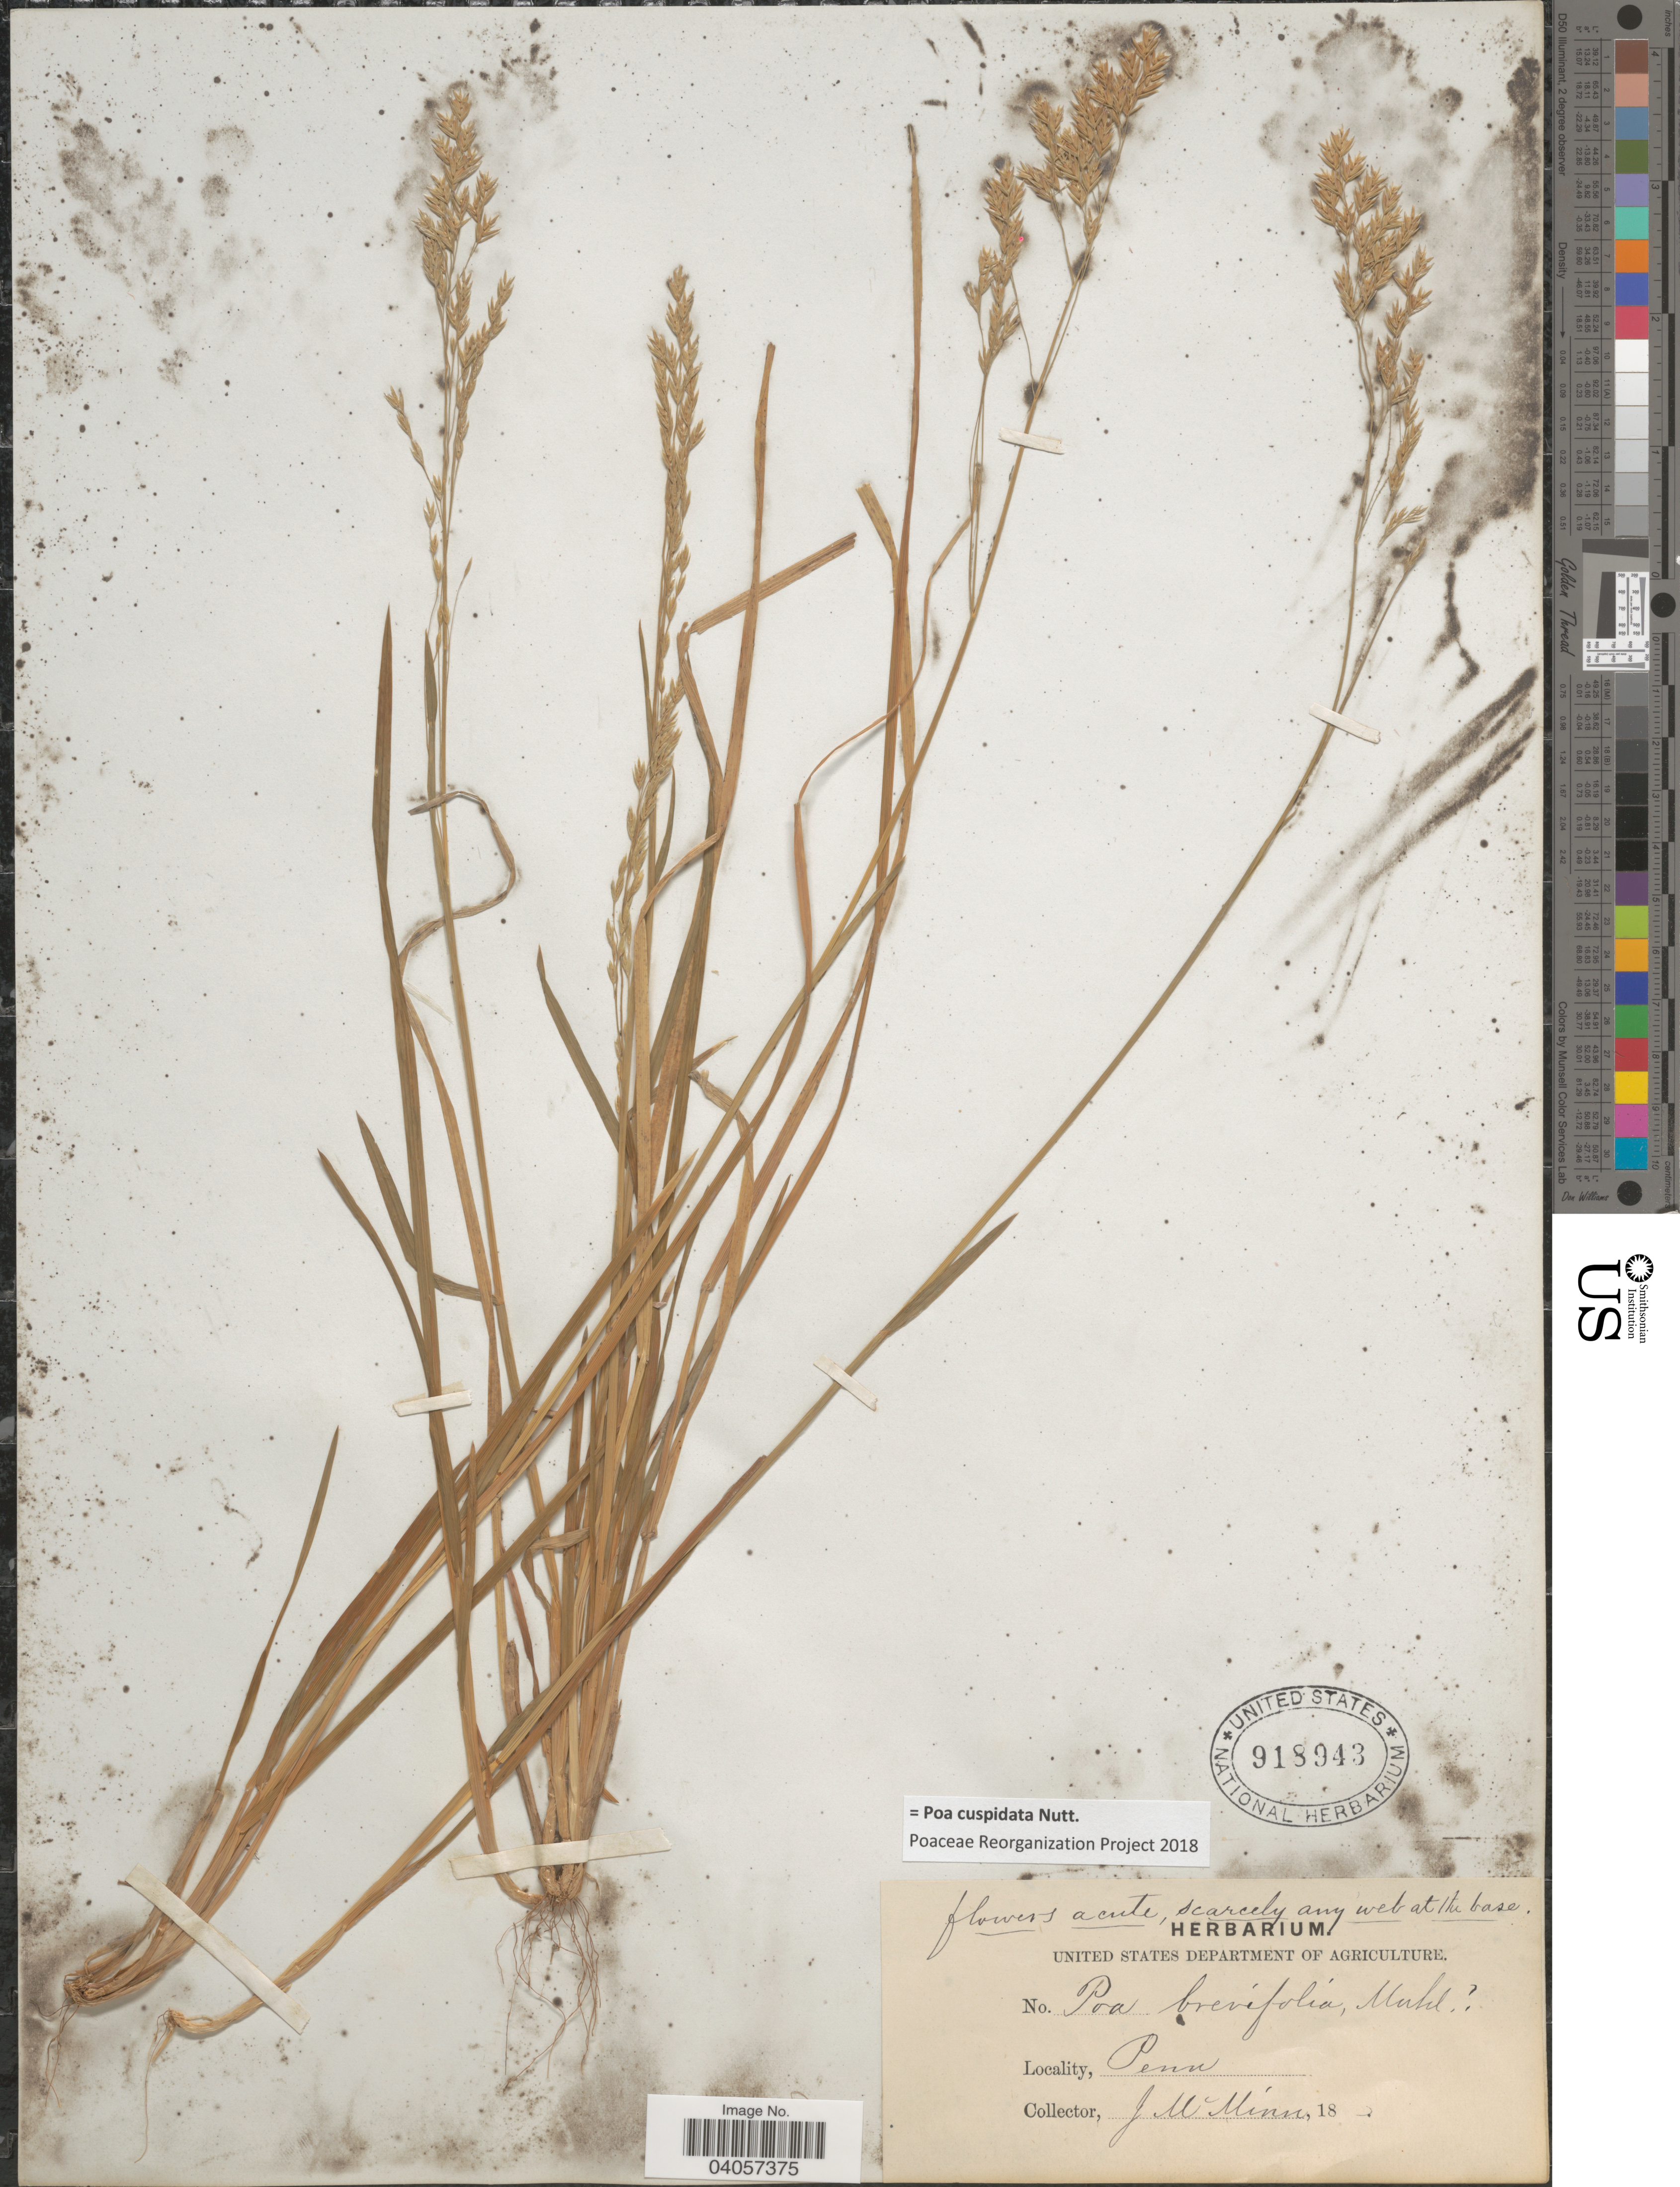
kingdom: Plantae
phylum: Tracheophyta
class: Liliopsida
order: Poales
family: Poaceae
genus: Poa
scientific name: Poa cuspidata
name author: Nutt.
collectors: J. McMinn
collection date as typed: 18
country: United States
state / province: Pennsylvania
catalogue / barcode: US 918943